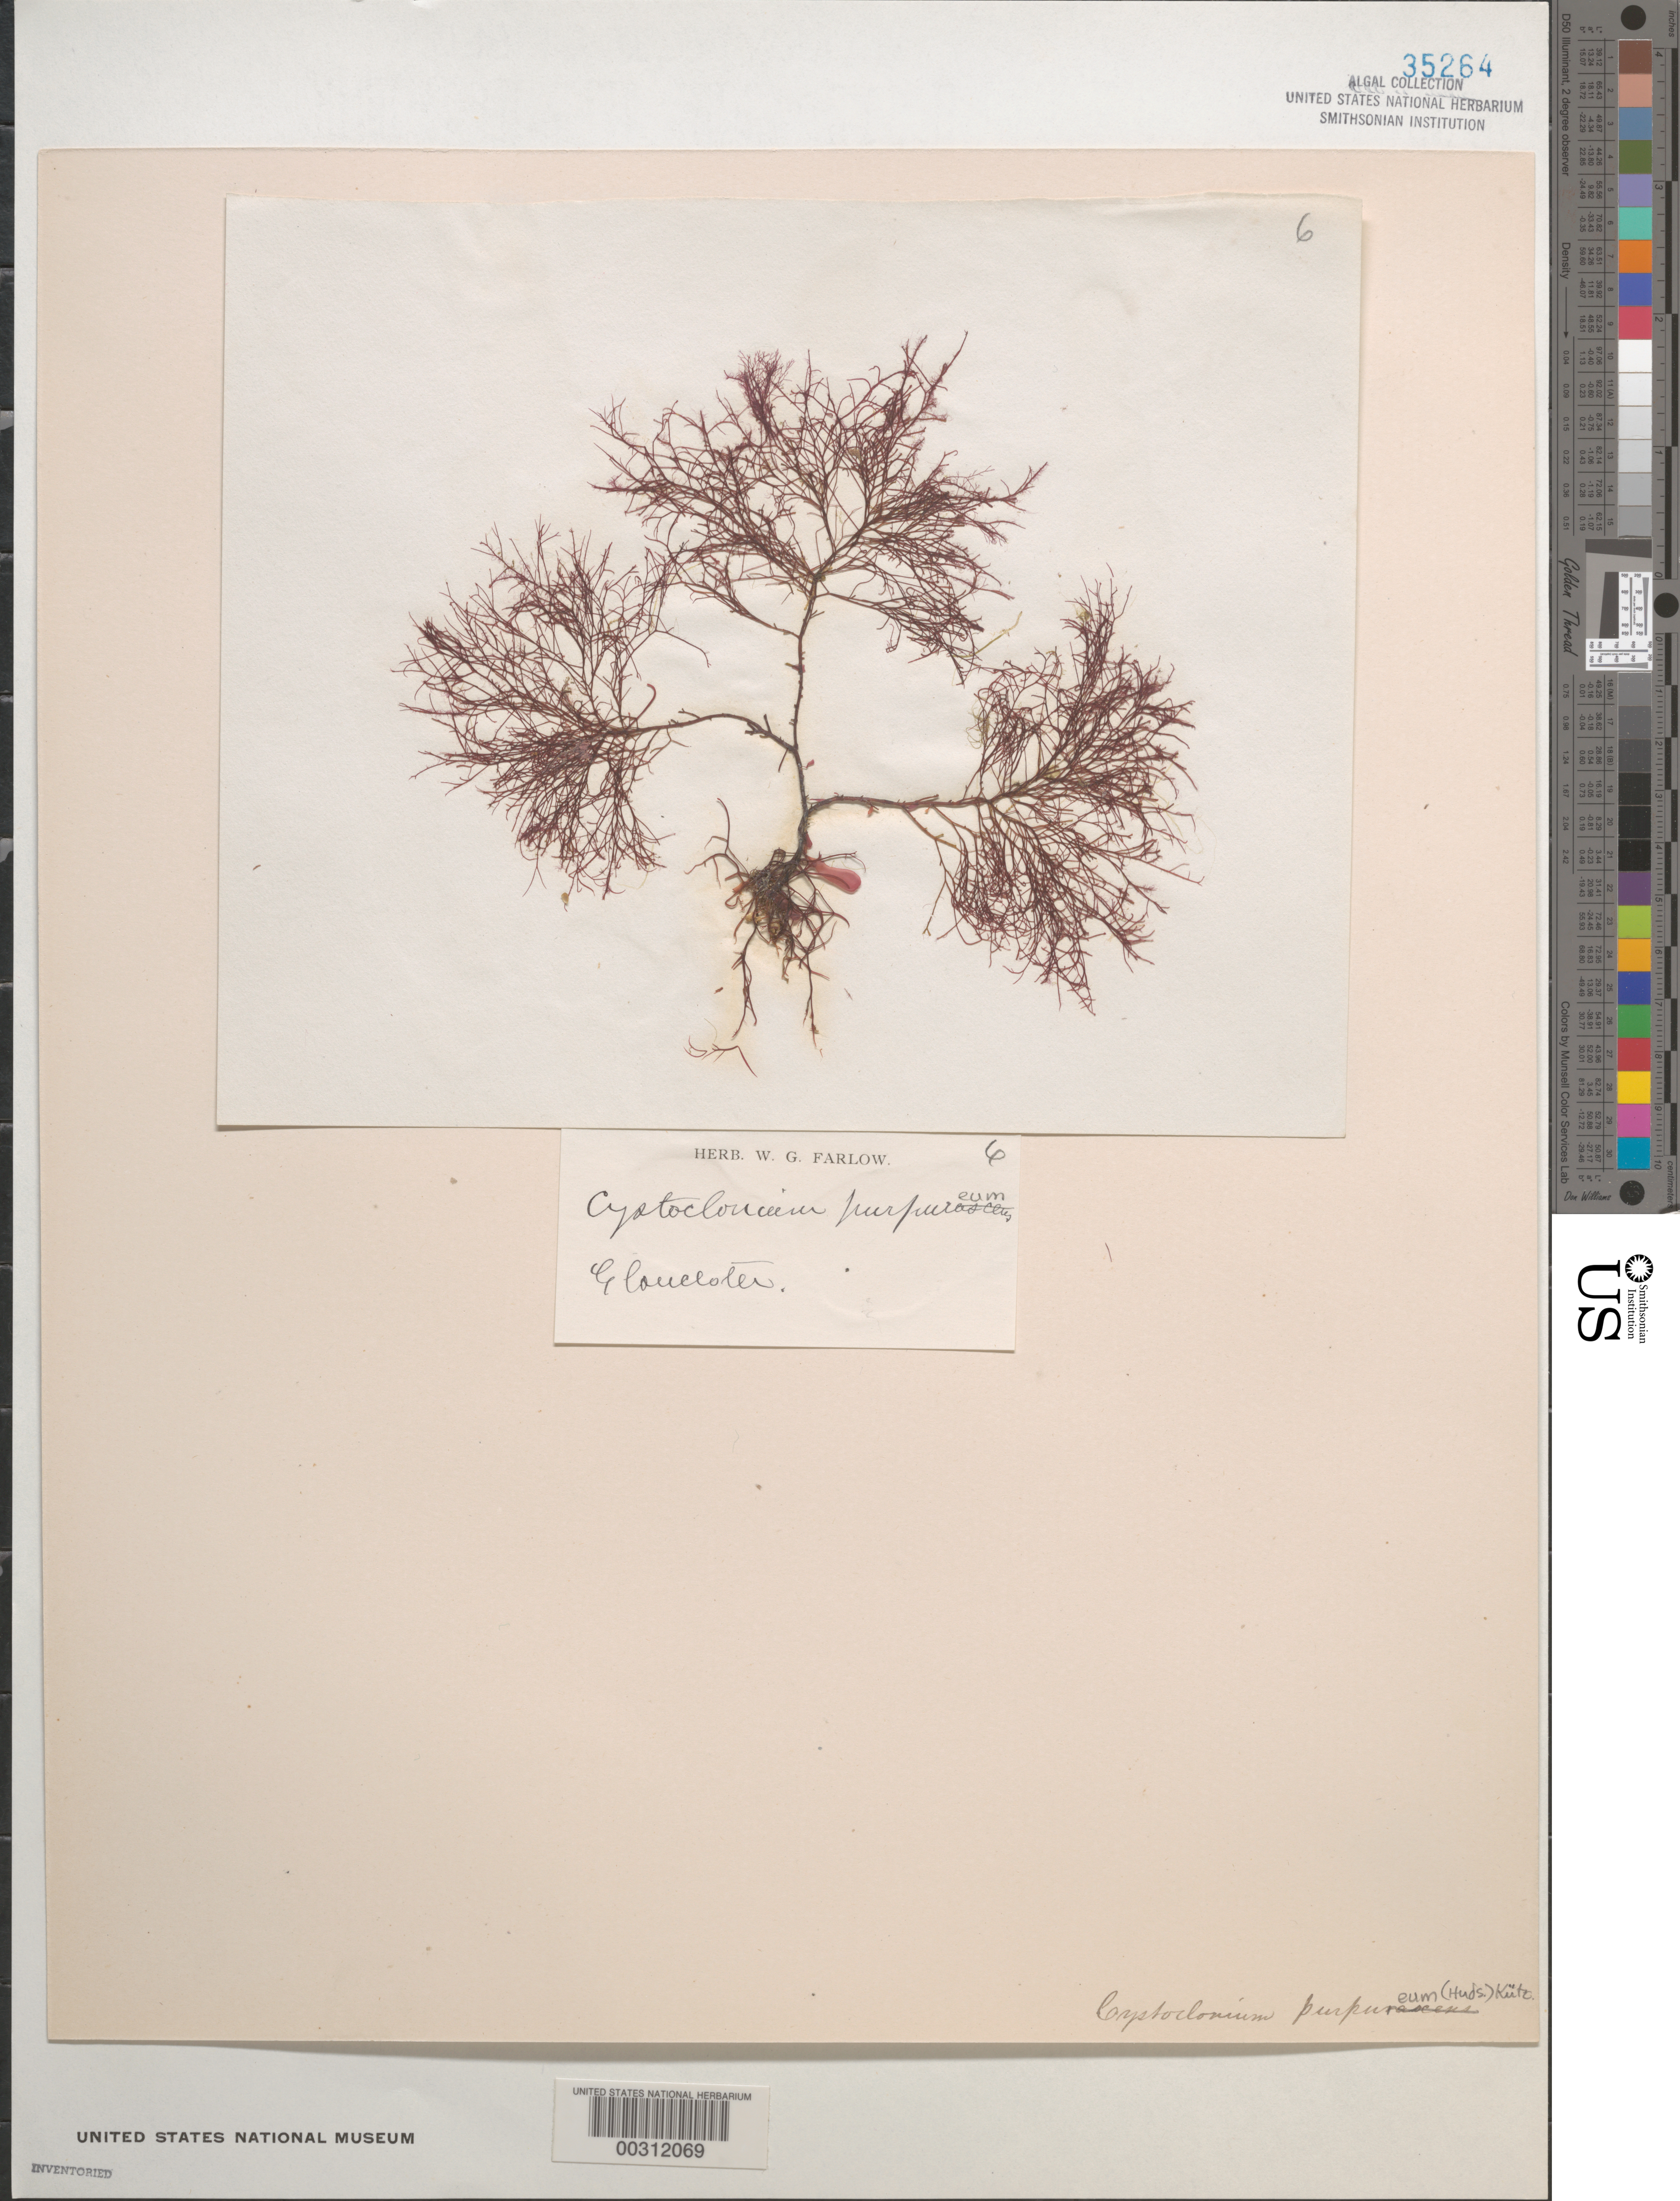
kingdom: Plantae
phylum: Rhodophyta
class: Florideophyceae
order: Gigartinales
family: Cystocloniaceae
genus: Cystoclonium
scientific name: Cystoclonium purpureum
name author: (Huds.) Batters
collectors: W. Farlow (Herbarium)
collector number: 6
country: United States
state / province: Massachusetts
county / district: Essex County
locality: Gloucester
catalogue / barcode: US 35264